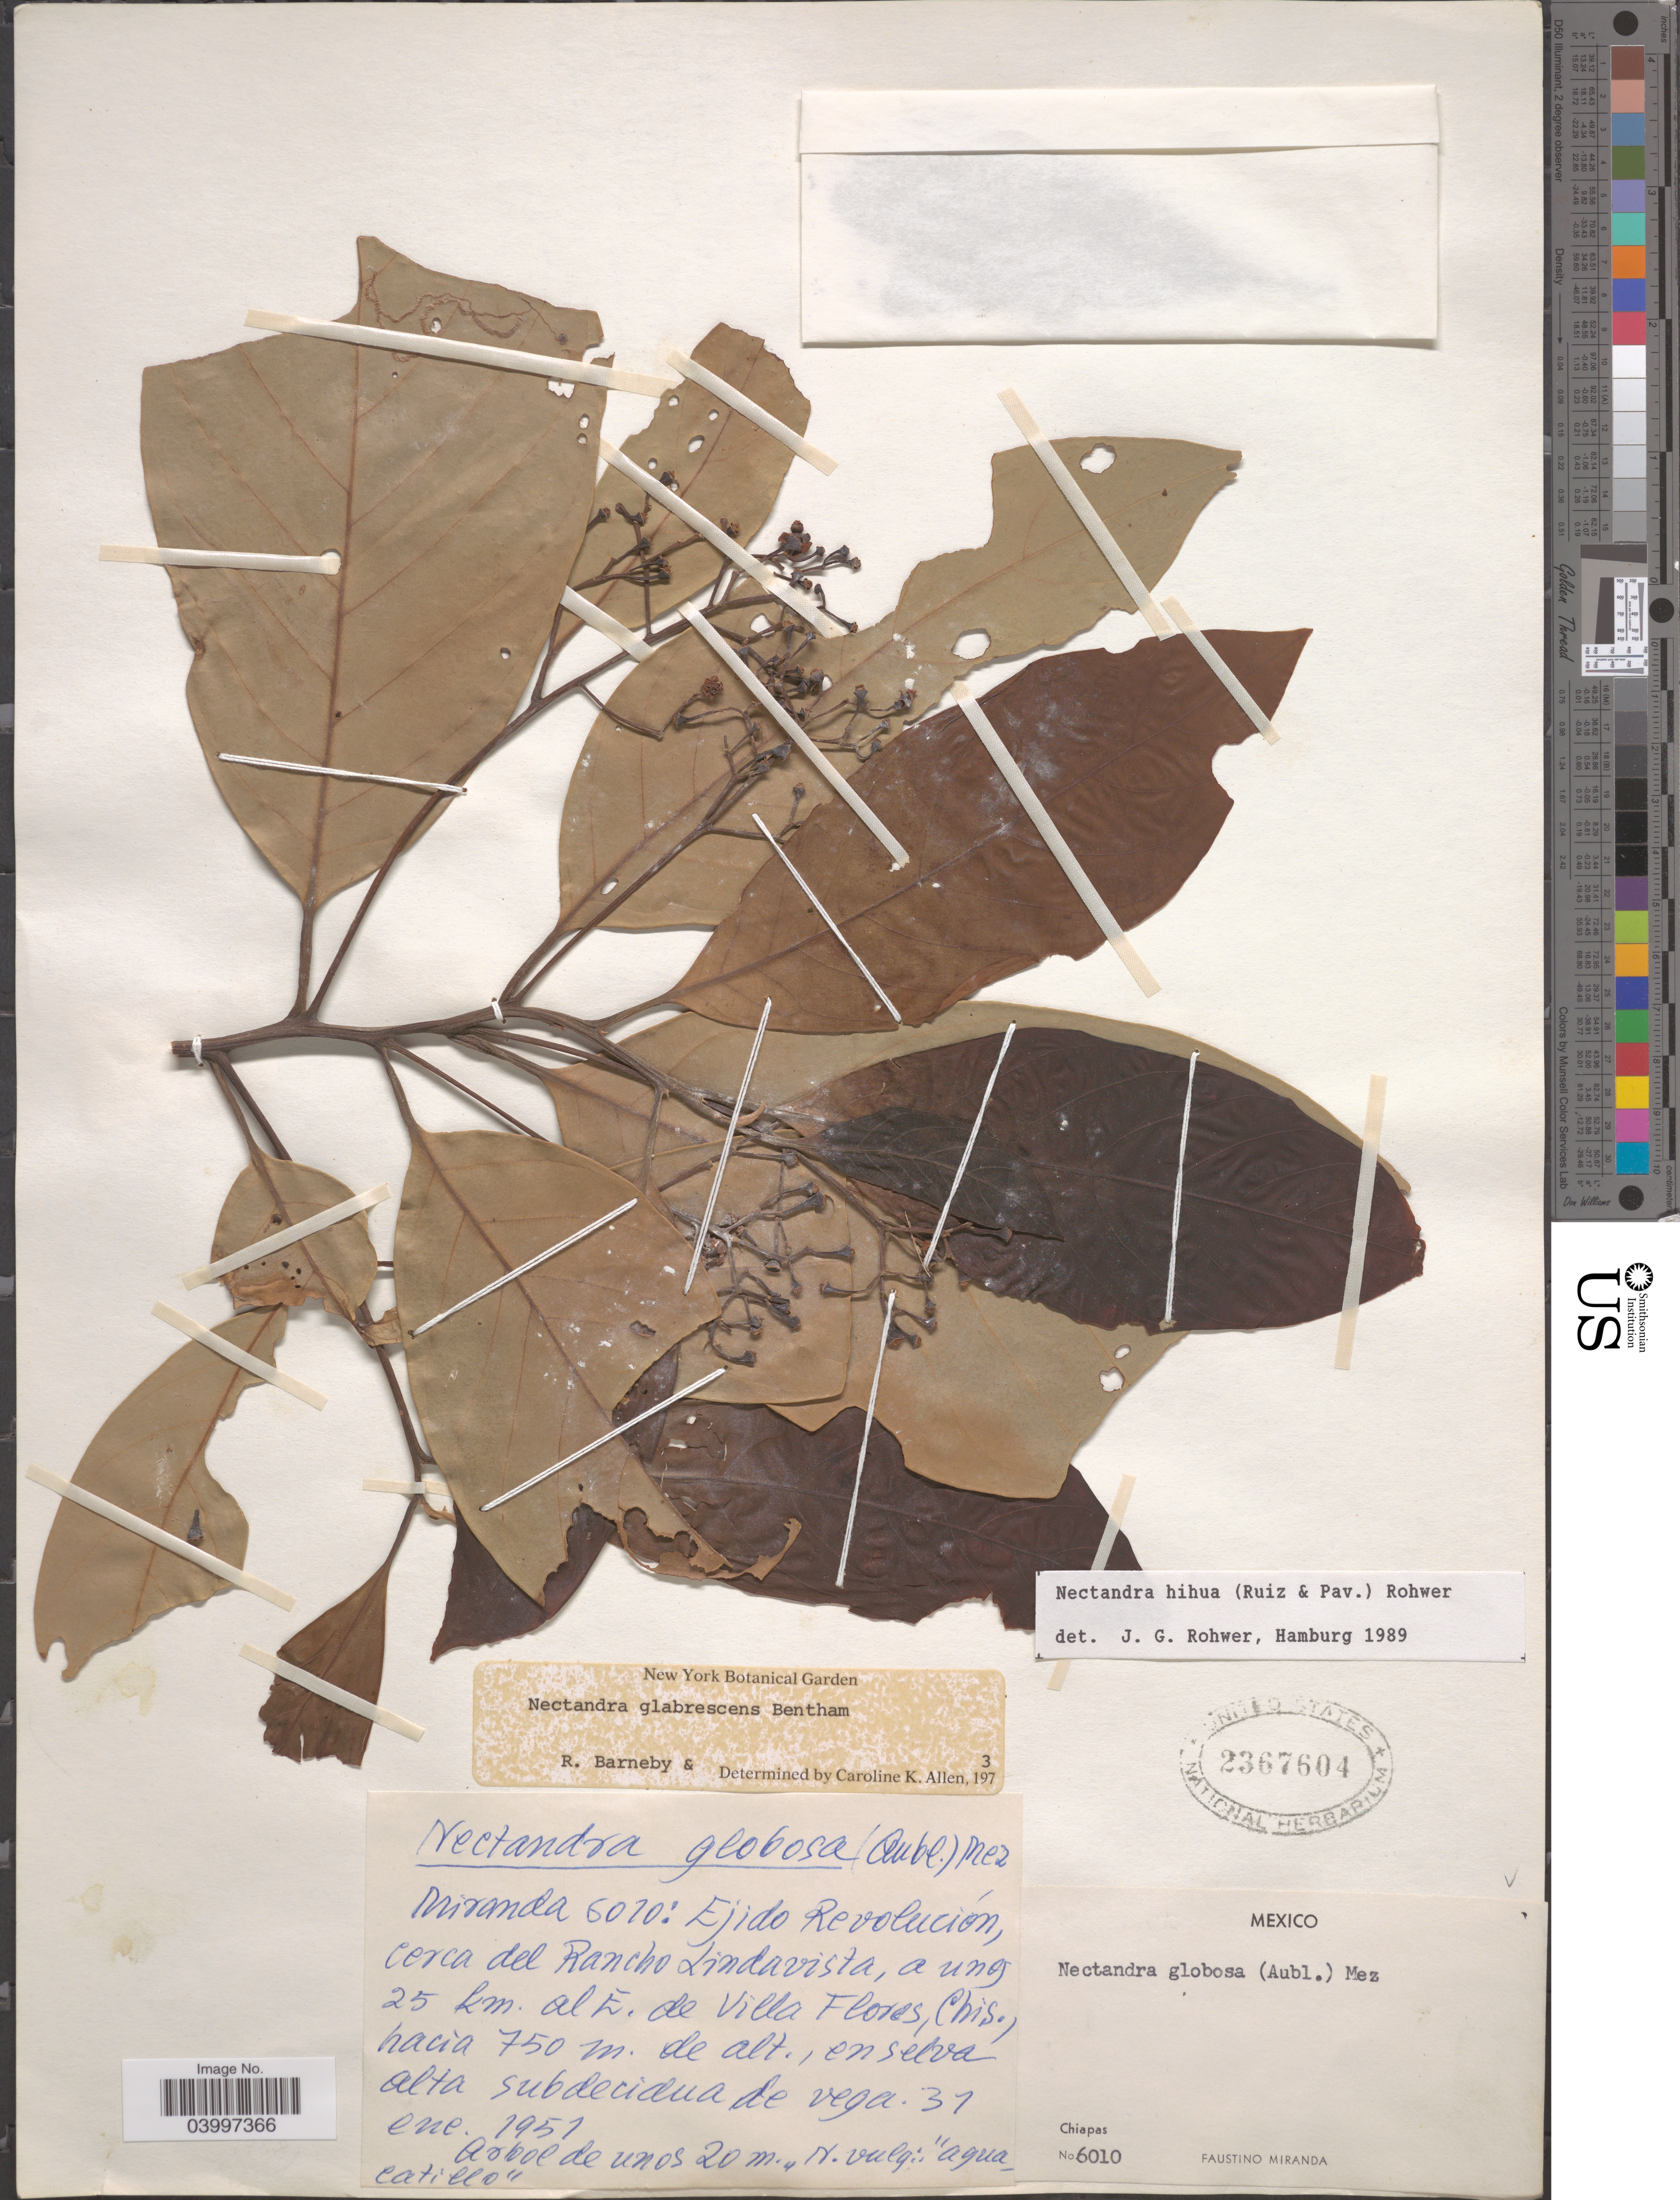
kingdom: Plantae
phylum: Tracheophyta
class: Magnoliopsida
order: Laurales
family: Lauraceae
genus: Nectandra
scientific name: Nectandra hihua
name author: (Ruiz & Pav.) Rohwer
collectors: F. Miranda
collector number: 6010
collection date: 1951-01-31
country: Mexico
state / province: Chiapas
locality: Ejido Revolución, cerca del Rancho Lindavista, a ung 25 km. al E. de Villa Flores.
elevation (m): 750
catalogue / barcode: US 2367604